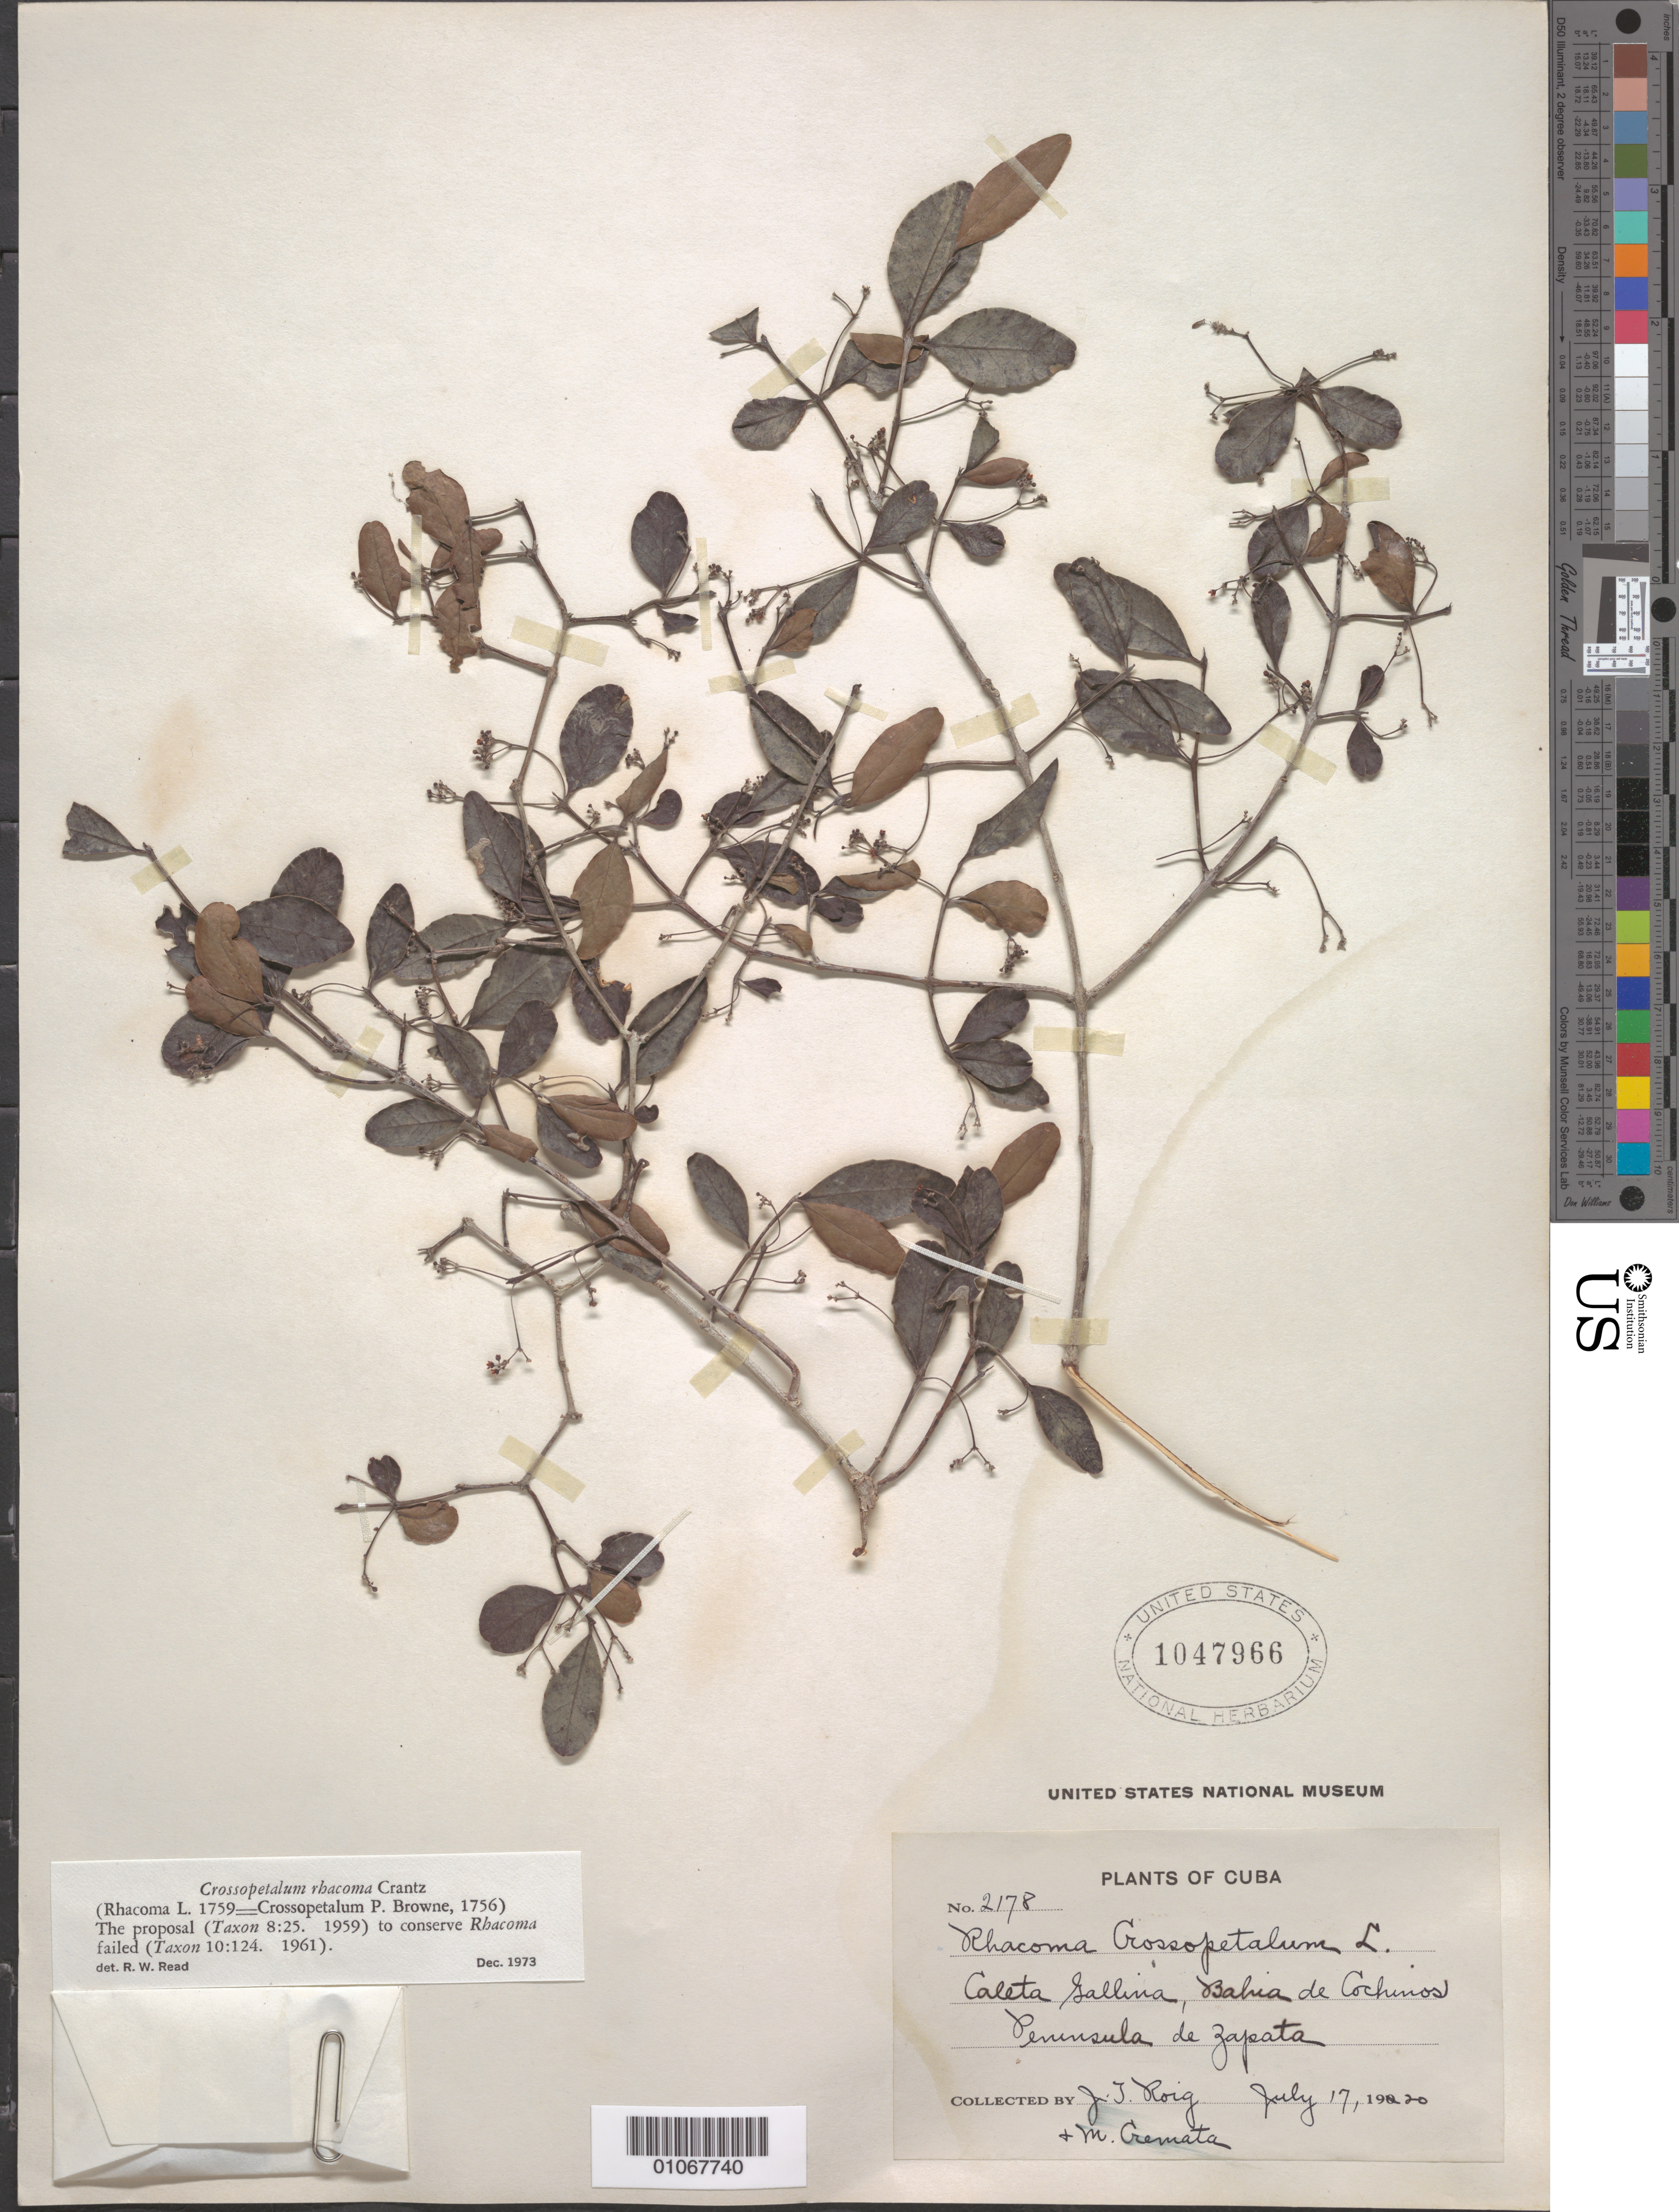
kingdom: Plantae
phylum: Tracheophyta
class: Magnoliopsida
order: Celastrales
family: Celastraceae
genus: Crossopetalum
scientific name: Crossopetalum rhacoma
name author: Crantz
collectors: J. Roig & M. Cremata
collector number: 2178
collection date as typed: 17 Aug 1920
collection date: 1920-08-17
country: Cuba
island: Cuba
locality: Caleta Gallina, Bahia de Cochinos, Peninsula de Zapata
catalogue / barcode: US 1047966